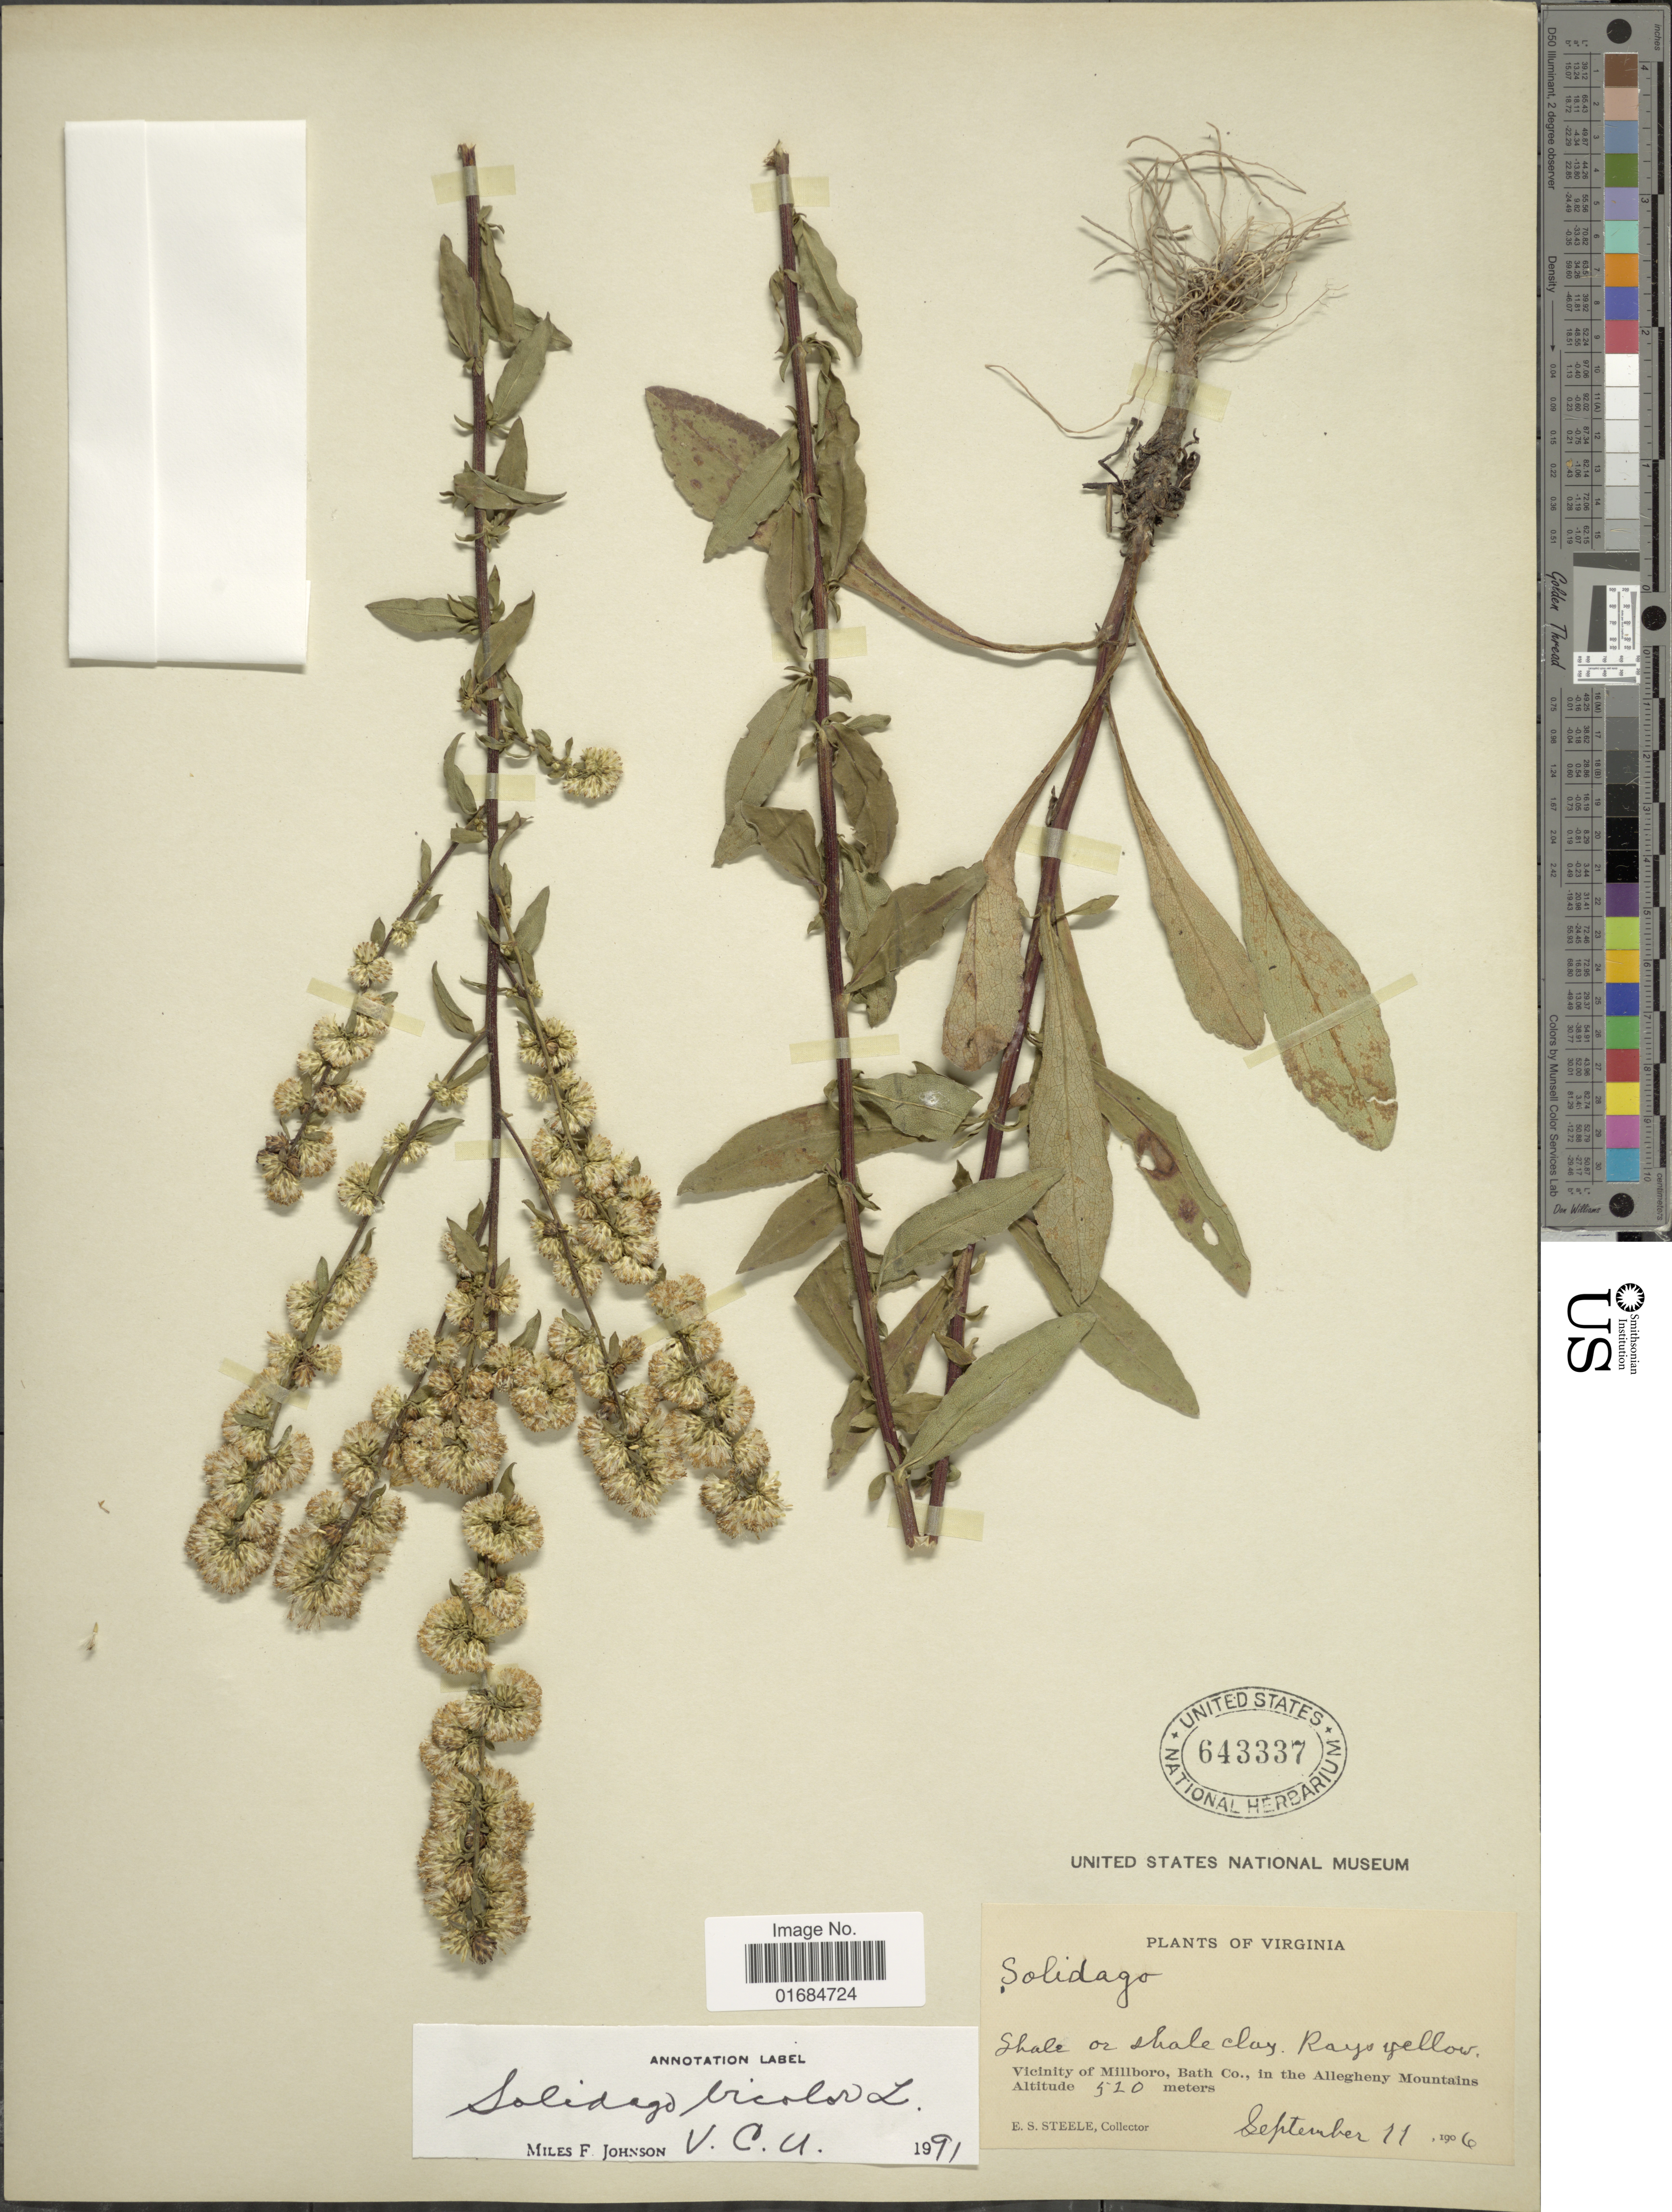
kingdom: Plantae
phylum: Tracheophyta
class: Magnoliopsida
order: Asterales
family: Asteraceae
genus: Solidago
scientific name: Solidago bicolor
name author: L.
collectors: E. Steele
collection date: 1906-09-11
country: United States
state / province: Virginia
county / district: Bath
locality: Vicinity of Millboro, Bath Co., in the Allegheny Mountains.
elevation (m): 520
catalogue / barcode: US 643337